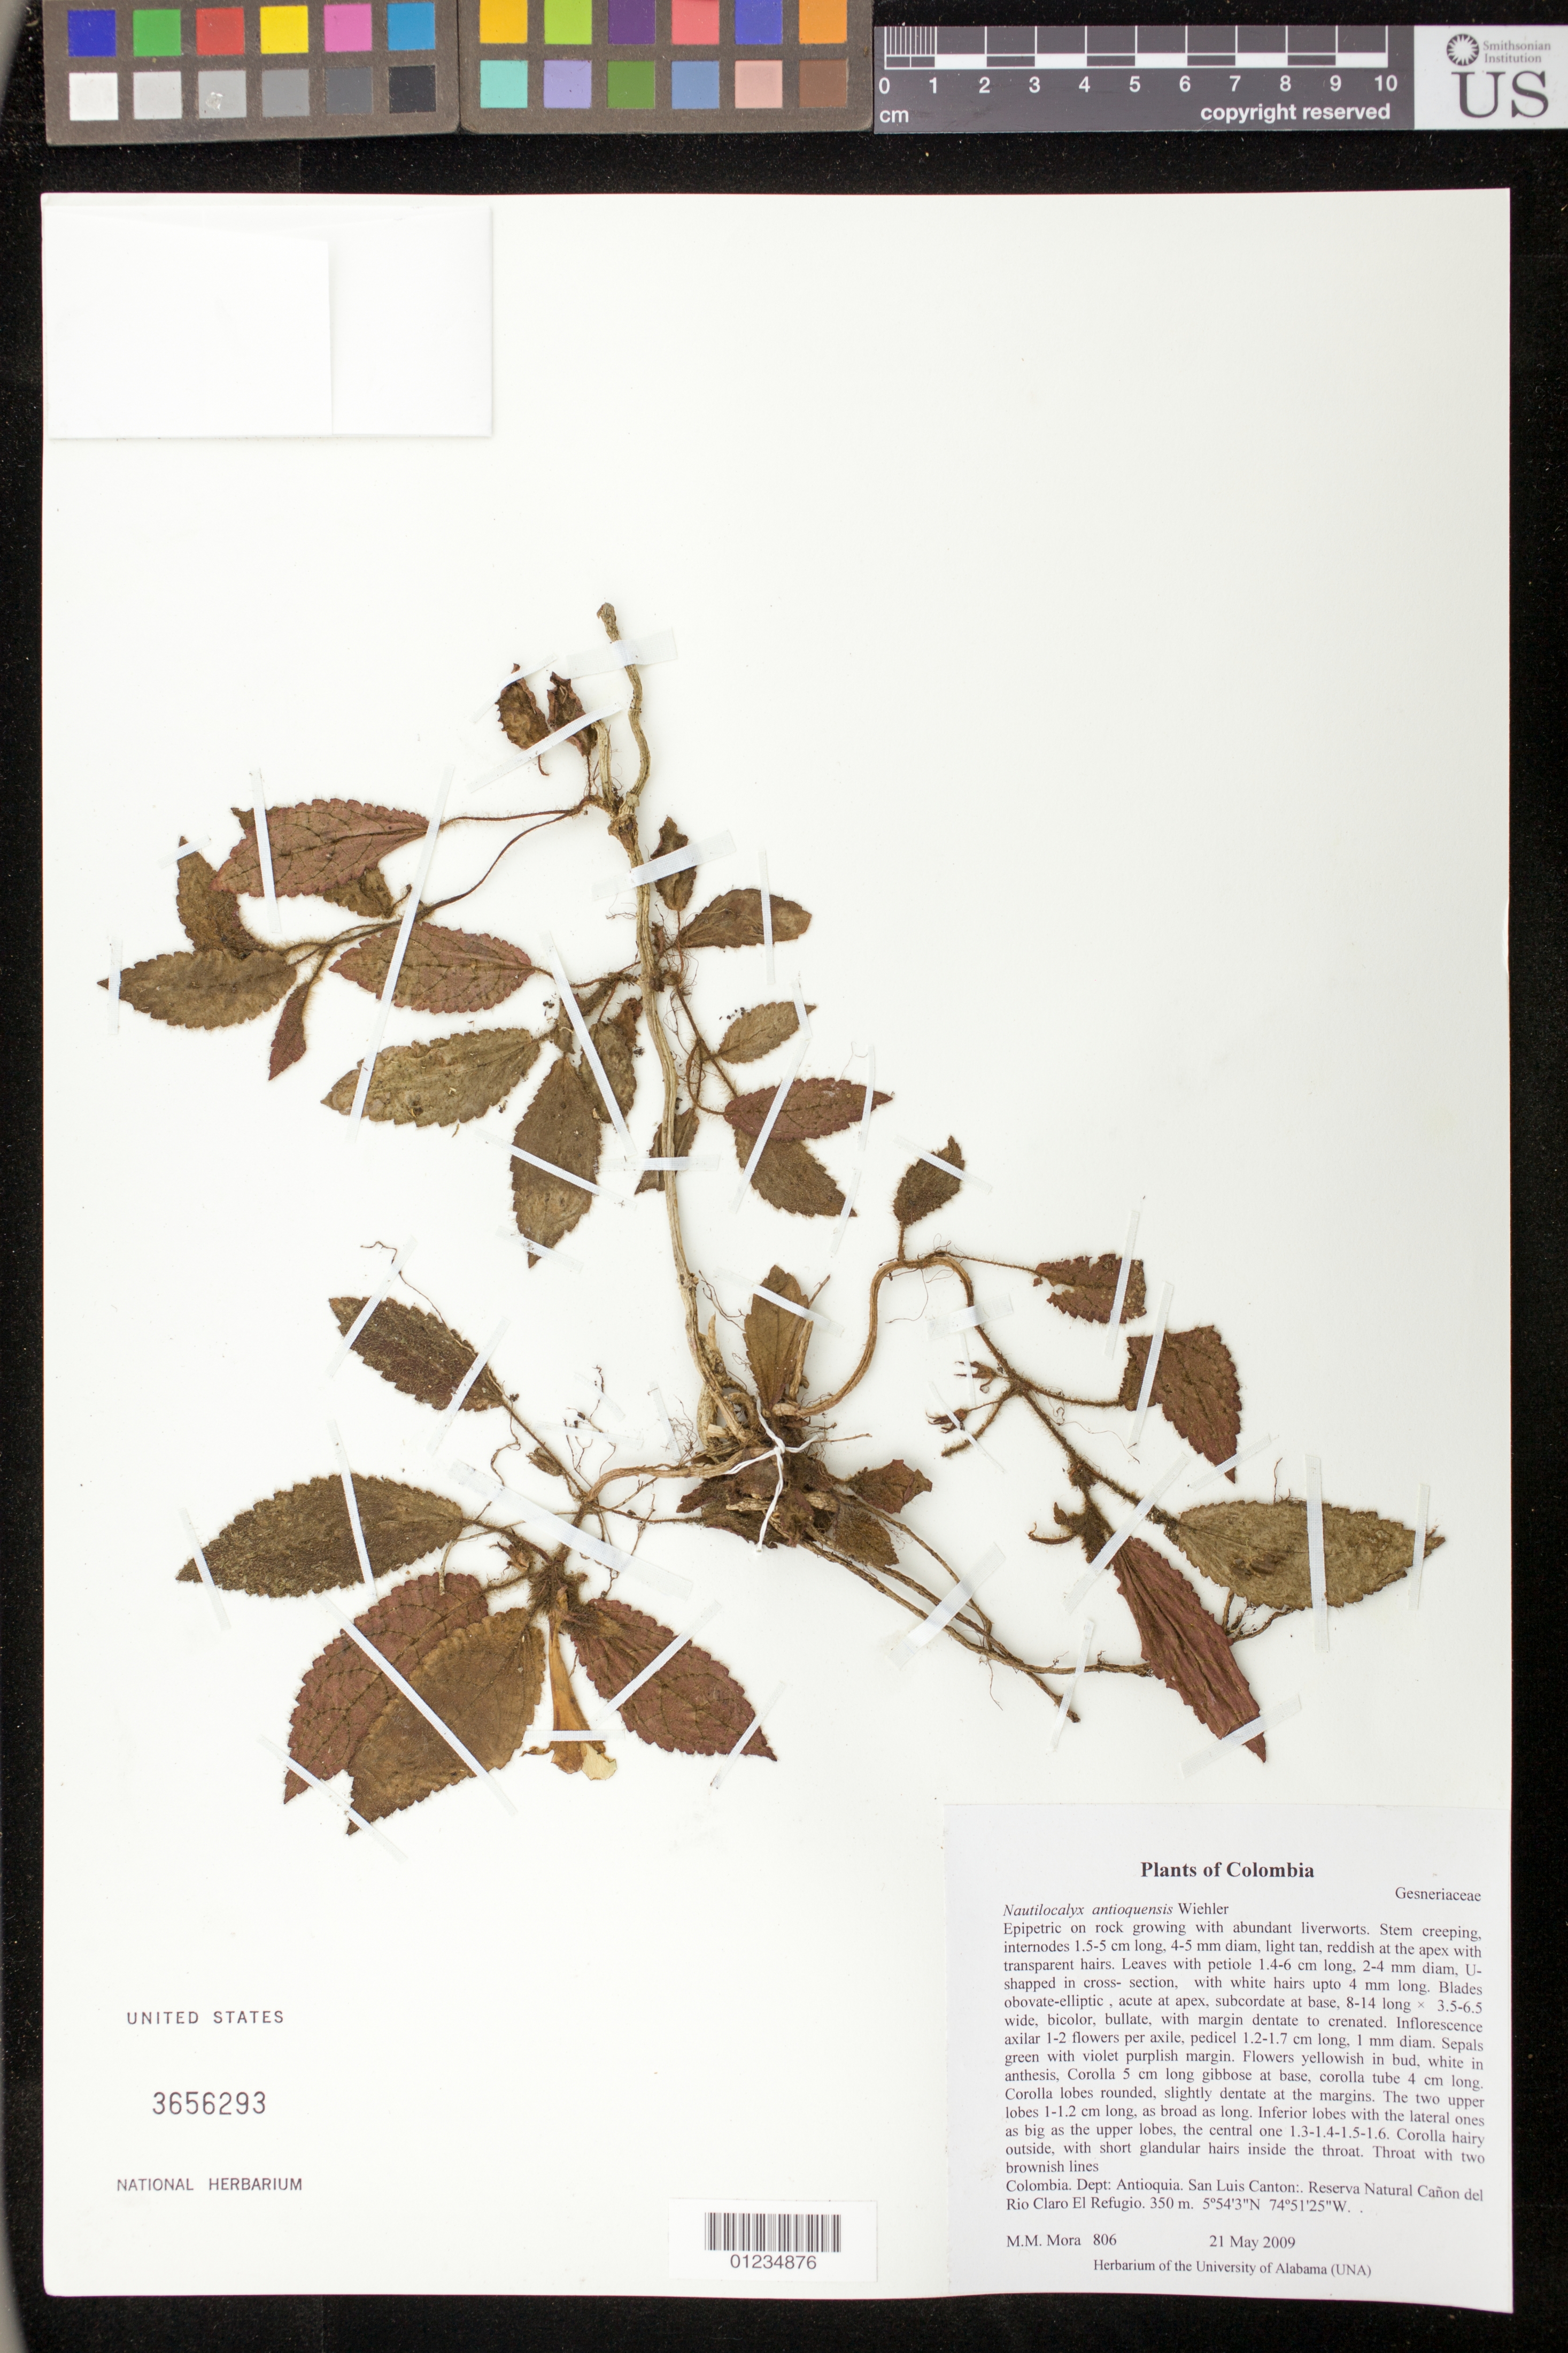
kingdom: Plantae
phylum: Tracheophyta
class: Magnoliopsida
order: Lamiales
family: Gesneriaceae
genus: Nautilocalyx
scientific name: Nautilocalyx antioquensis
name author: Wiehler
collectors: M. M. Mora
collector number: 806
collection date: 2009-05-21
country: Colombia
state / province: Antioquiá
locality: San Luis Canton. Reserva Natural Canon del Rio Claro El Refugio.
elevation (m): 350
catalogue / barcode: US 3656293